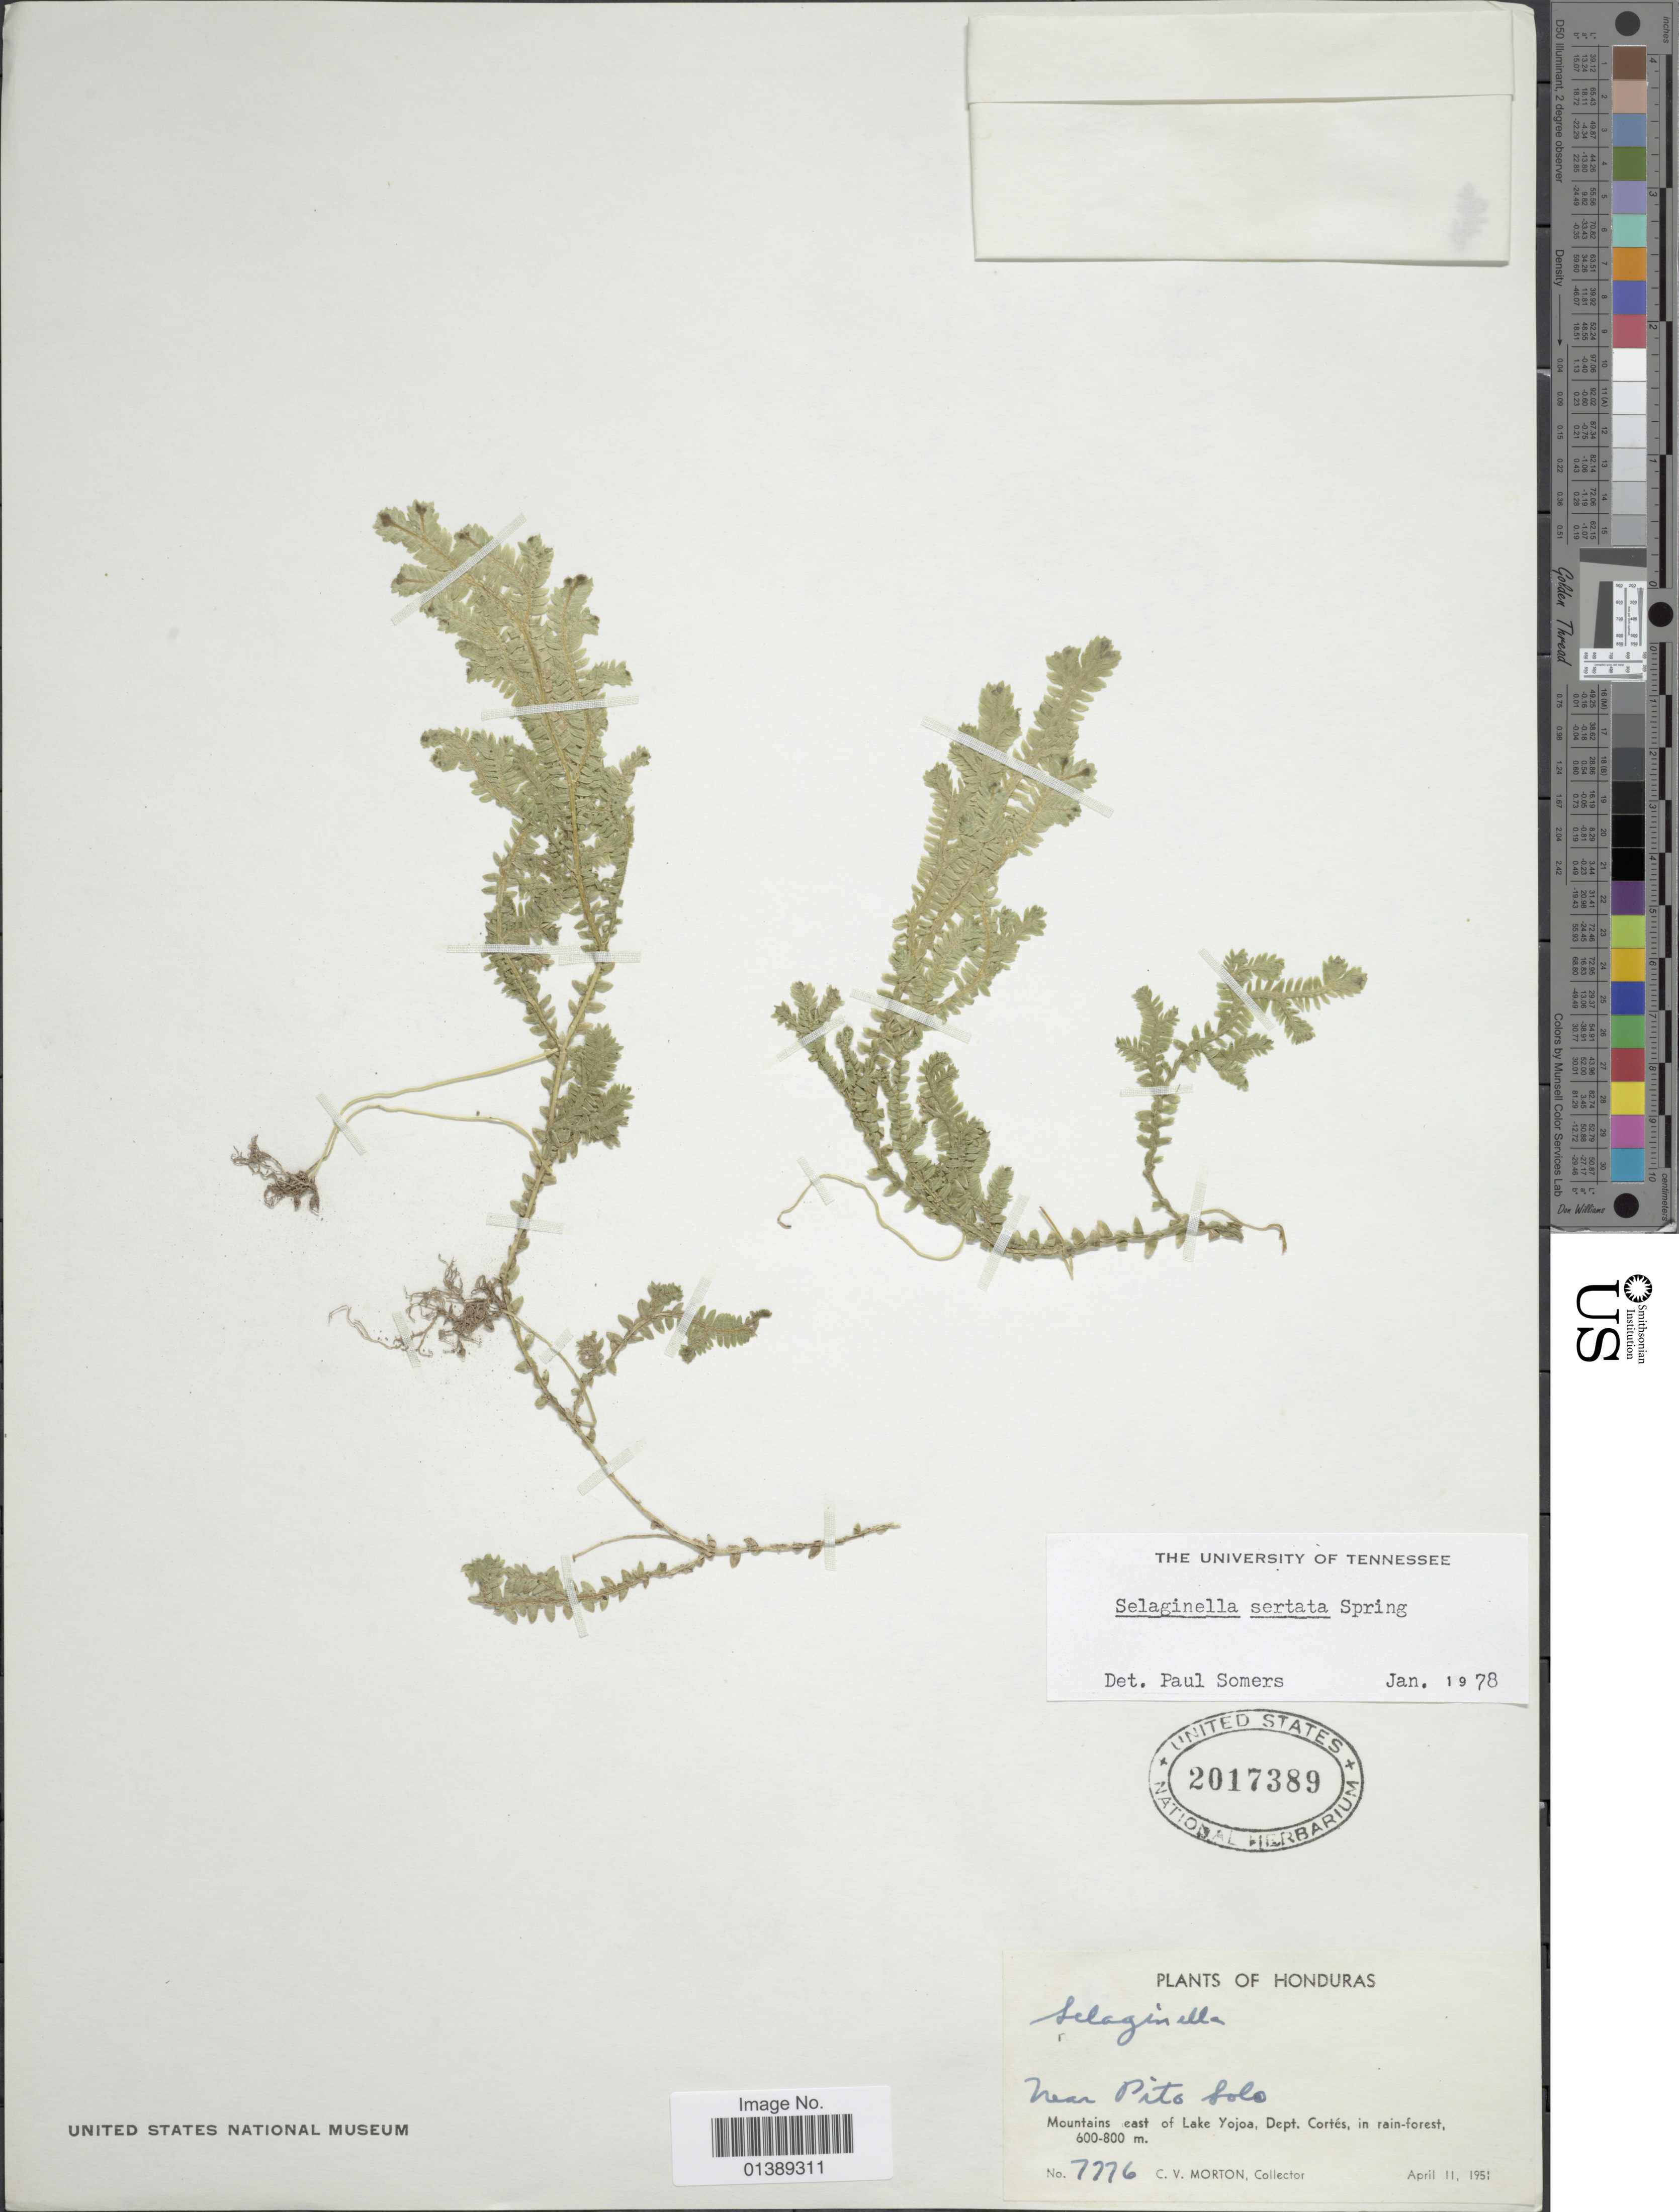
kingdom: Plantae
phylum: Tracheophyta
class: Lycopodiopsida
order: Selaginellales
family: Selaginellaceae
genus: Selaginella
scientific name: Selaginella sertata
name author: Spring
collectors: C. V. Morton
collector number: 7776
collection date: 1951-04-11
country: Honduras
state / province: Cortés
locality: Near Pito Solo, Mountaons east of Lake Yojoa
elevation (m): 600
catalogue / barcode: US 2017389